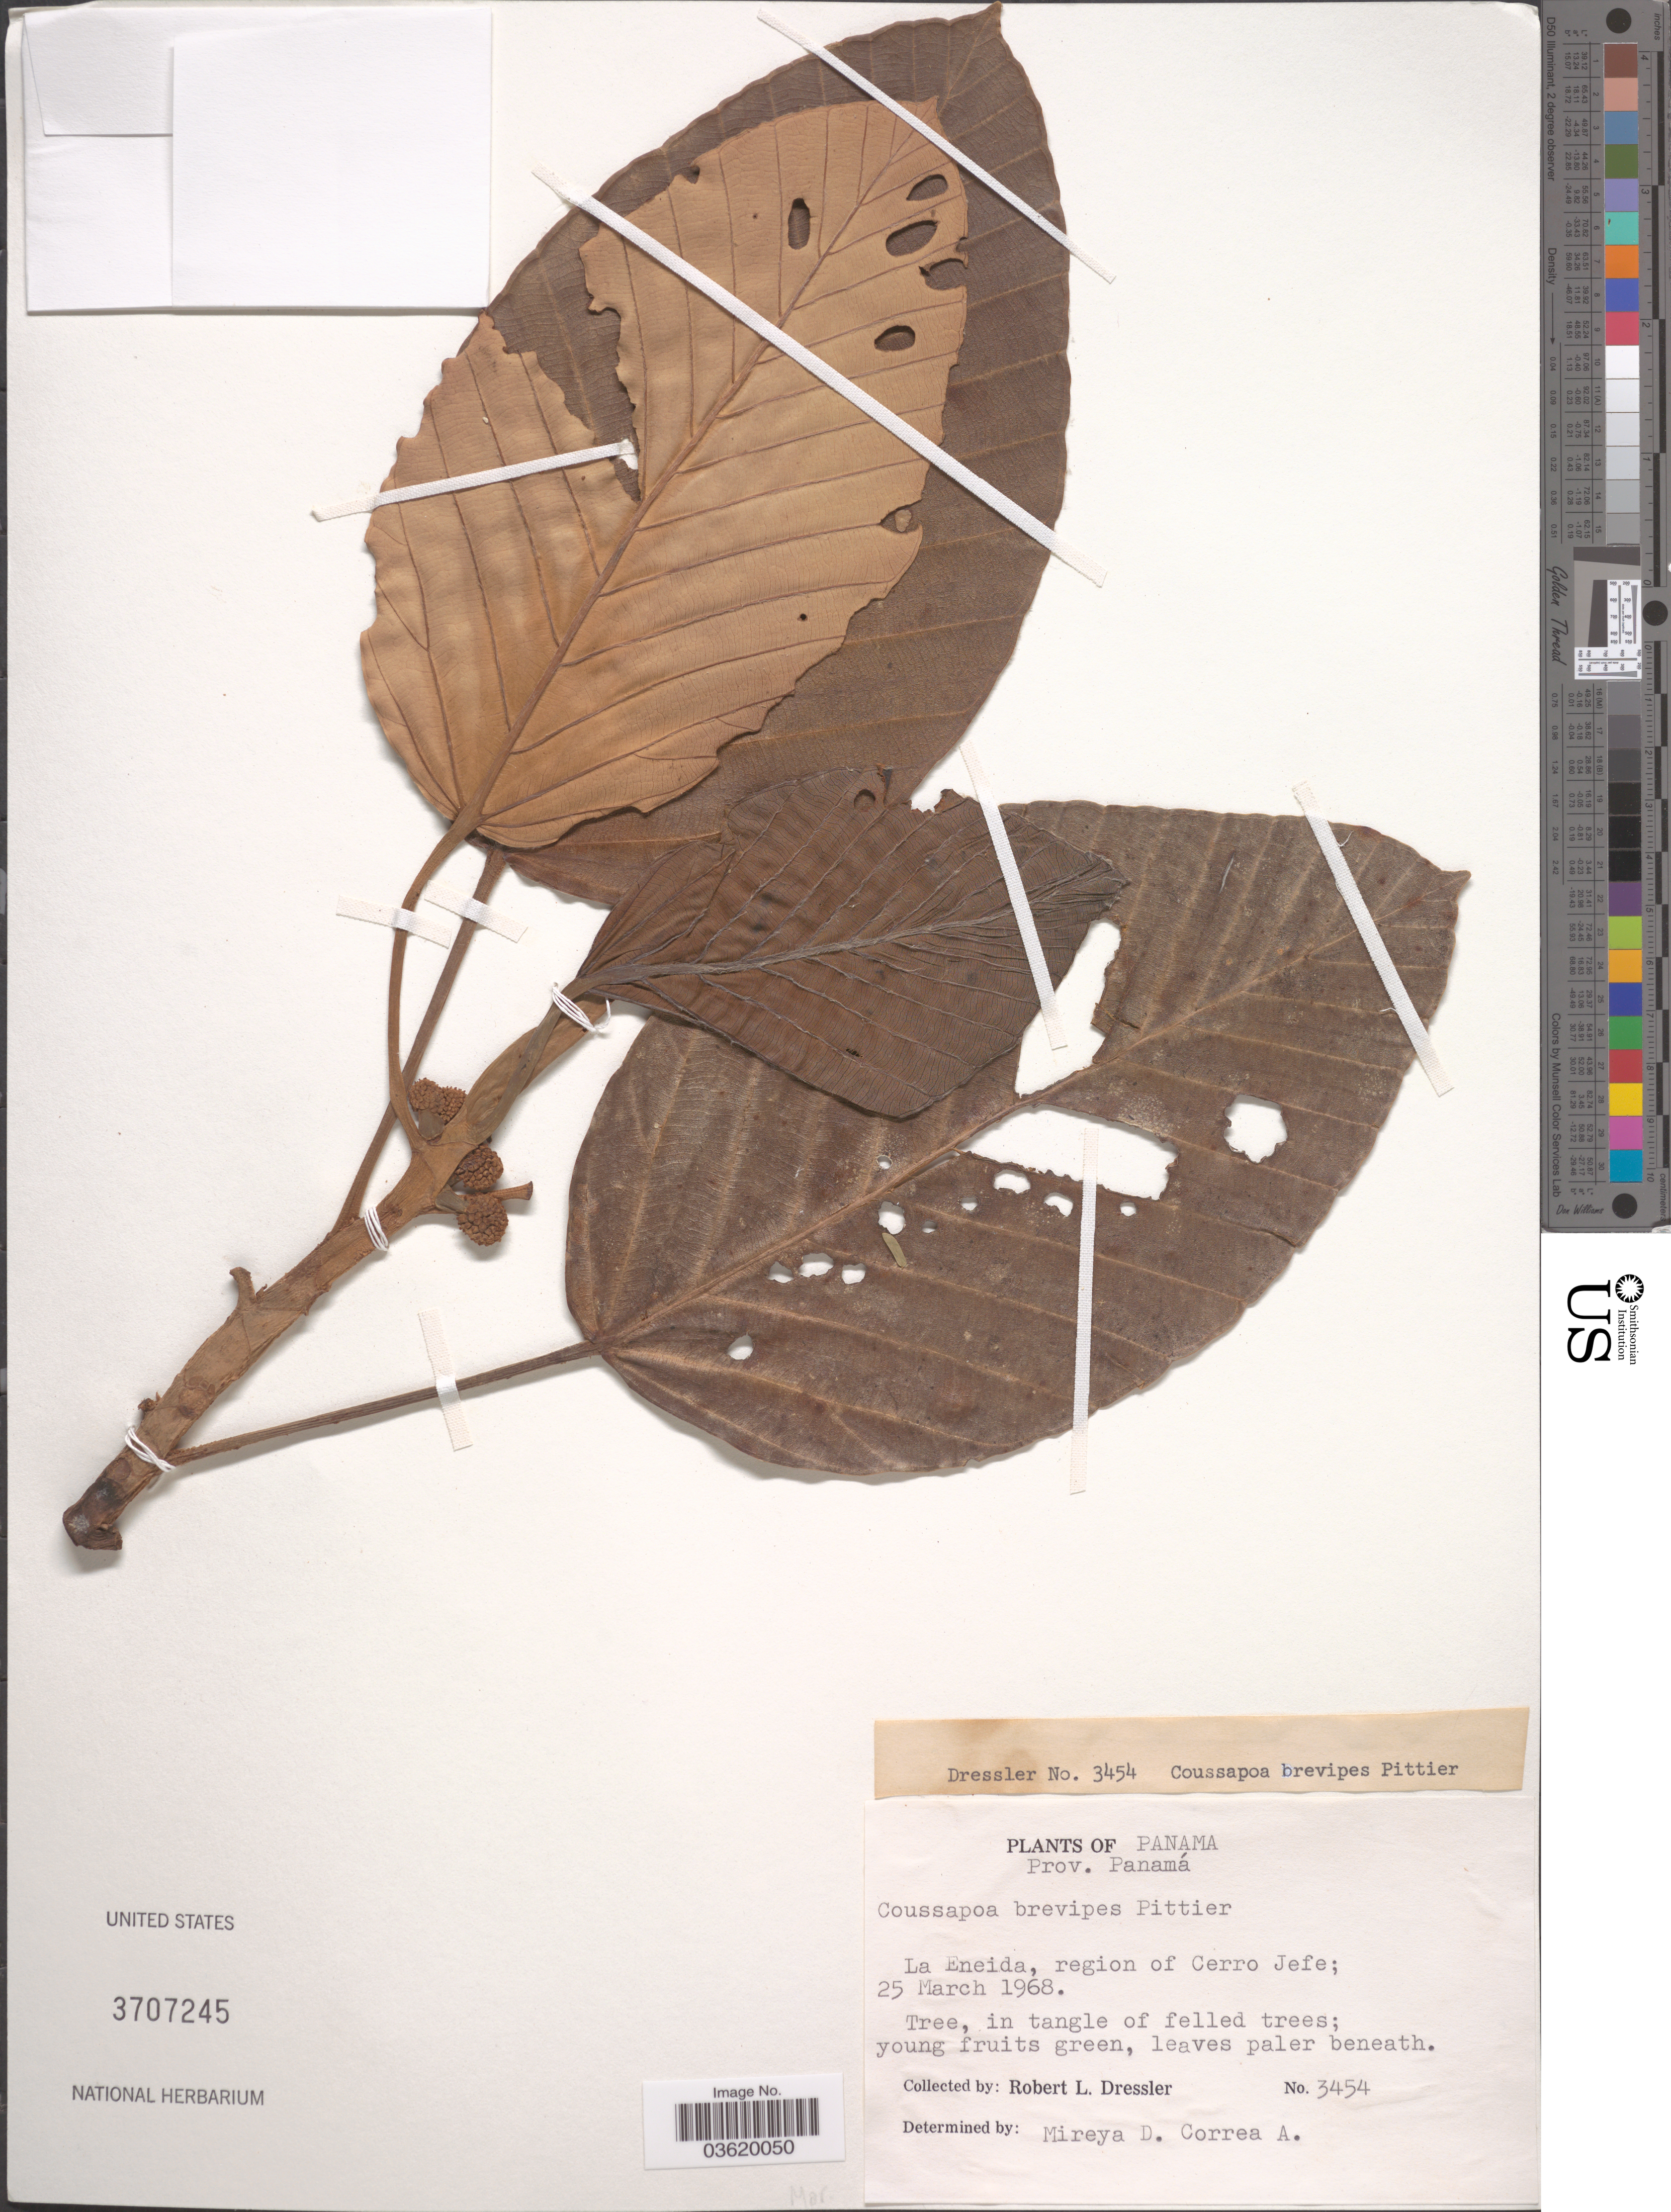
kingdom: Plantae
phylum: Tracheophyta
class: Magnoliopsida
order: Rosales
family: Urticaceae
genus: Coussapoa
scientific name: Coussapoa brevipes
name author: Pittier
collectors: R. Dressler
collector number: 3454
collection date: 1968-03-25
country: Panama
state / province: Panamá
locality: La Eneida, region of Cerro Jefe.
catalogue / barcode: US 3707245